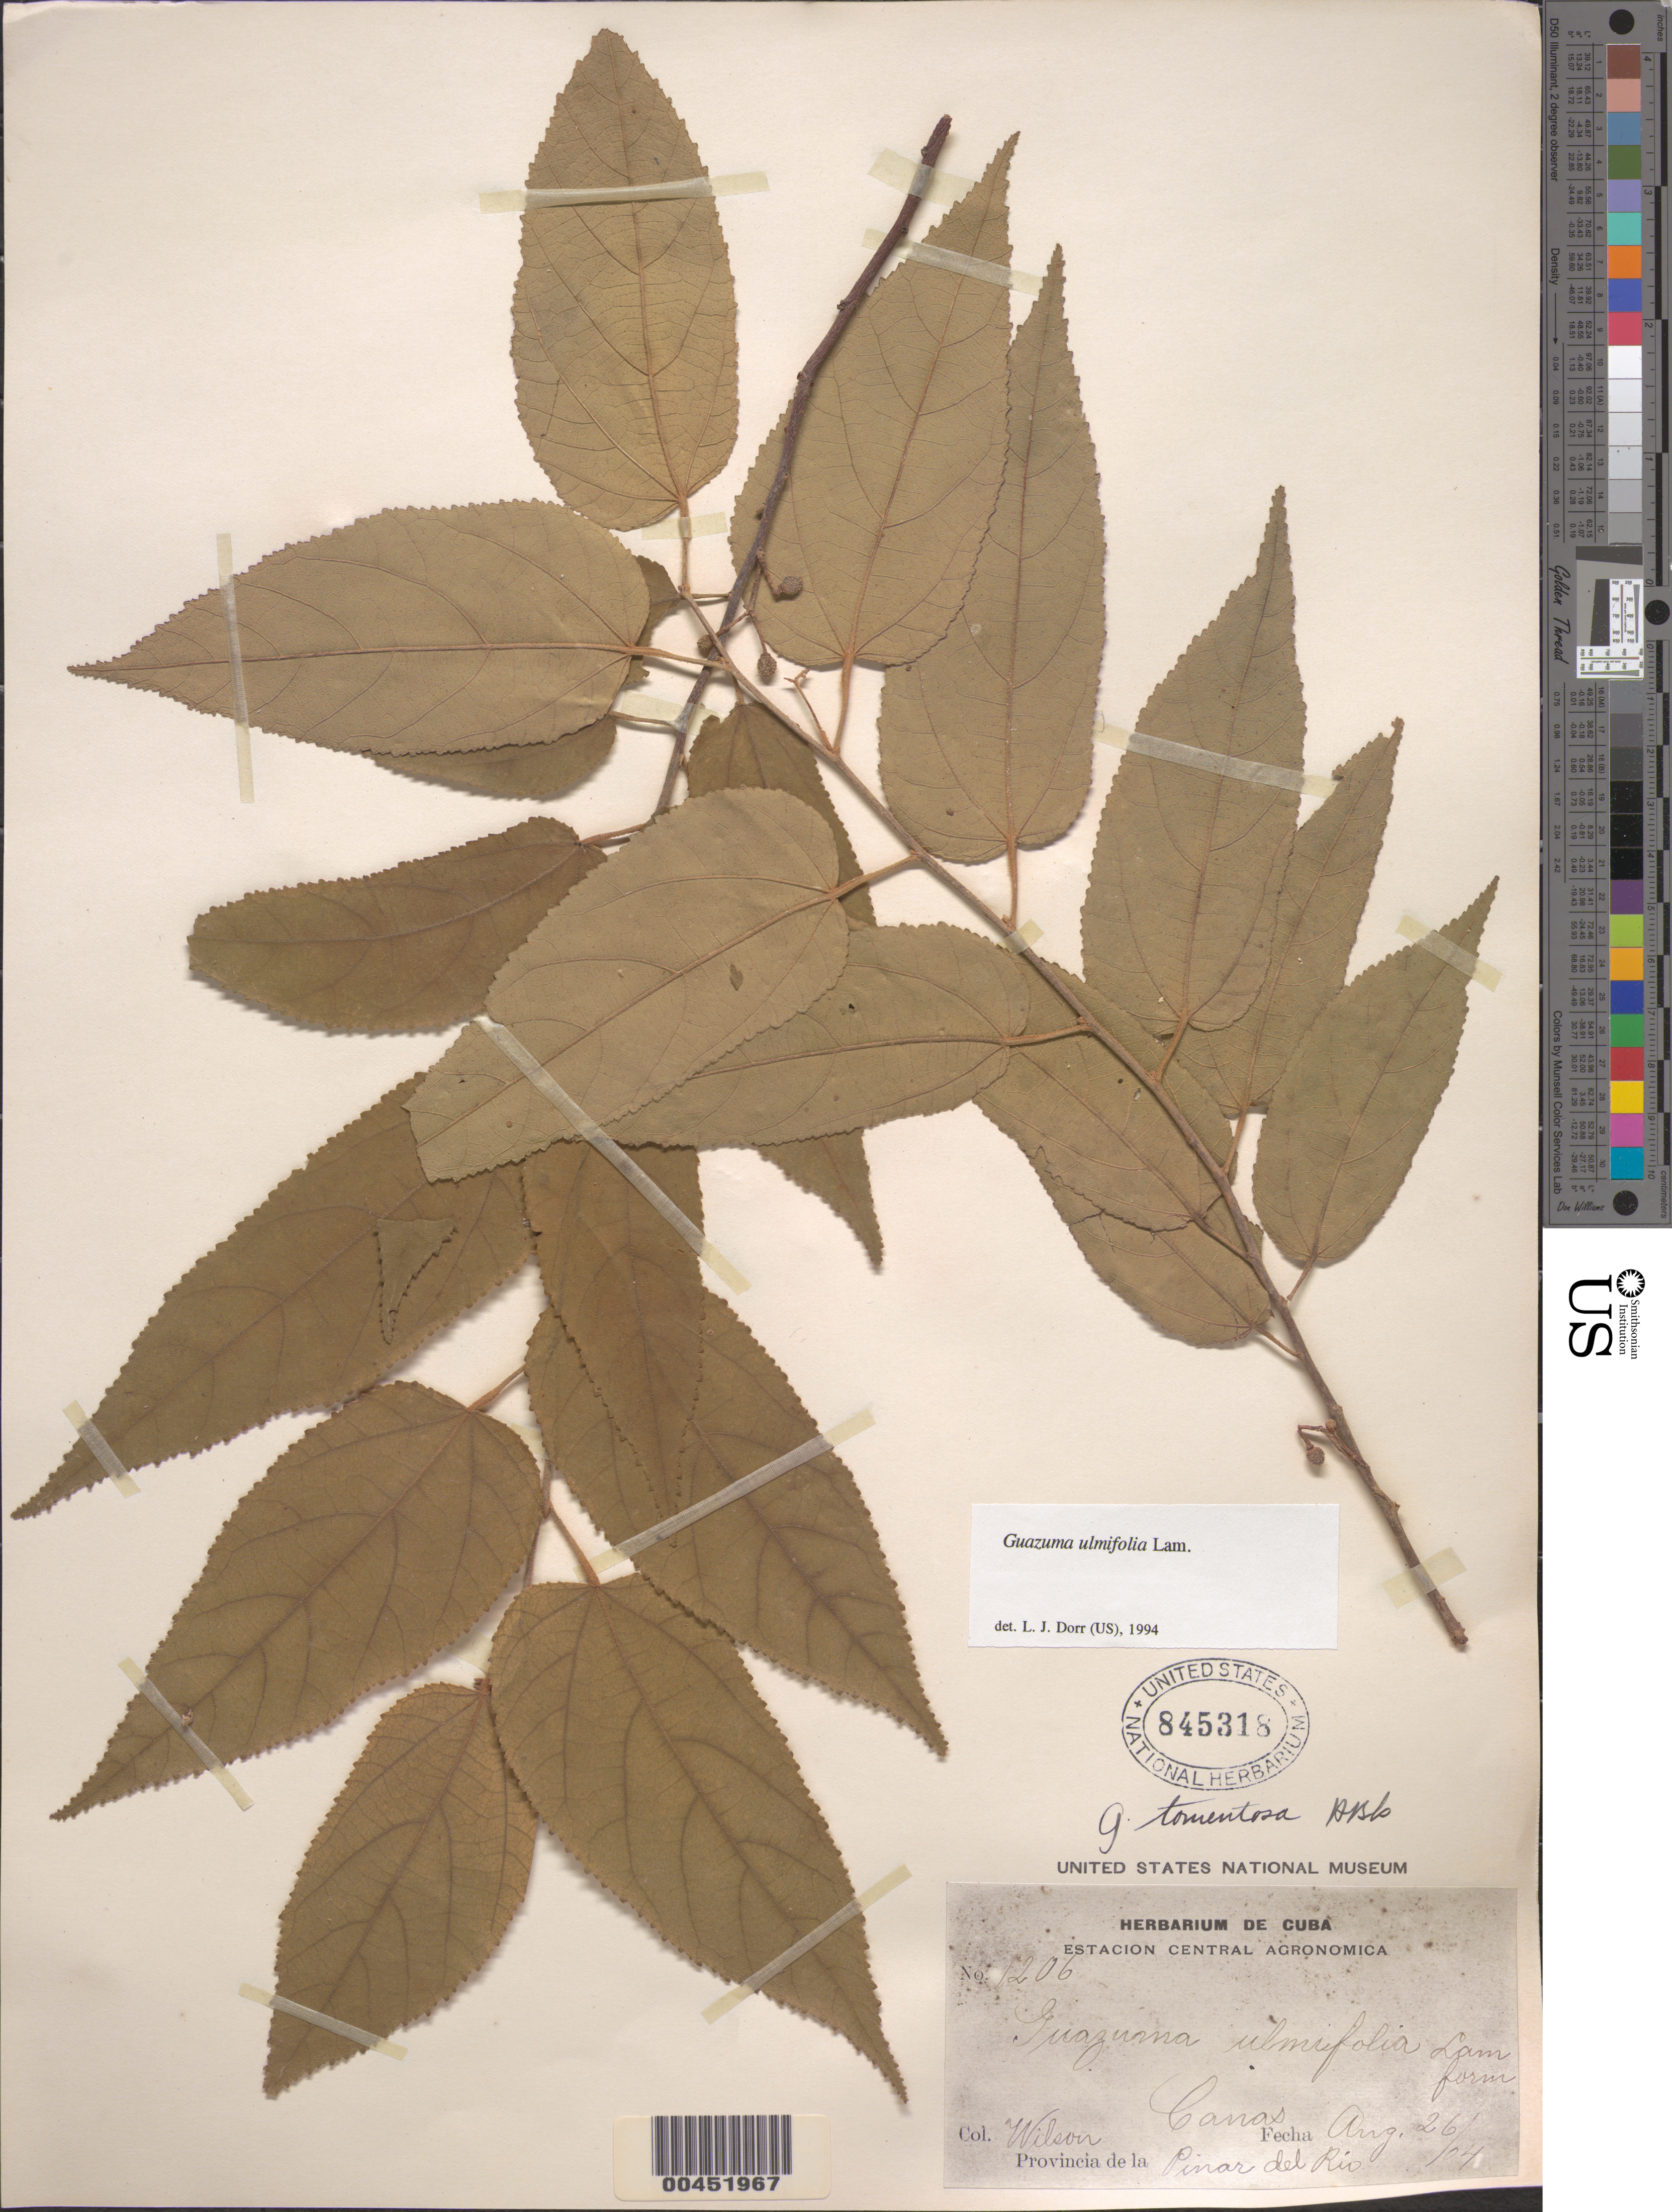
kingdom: Plantae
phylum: Tracheophyta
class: Magnoliopsida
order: Malvales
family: Malvaceae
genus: Guazuma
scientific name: Guazuma ulmifolia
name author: Lam.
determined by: Dorr, L. J., (BOT), Smithsonian Institution - National Museum of Natural History (UNITED STATES)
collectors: F. R. M. Wilson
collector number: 1206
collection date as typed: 26 Aug 1904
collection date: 1904-08-26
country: Cuba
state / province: Pinar del Río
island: Greater Antilles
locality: Canas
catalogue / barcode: US 845318